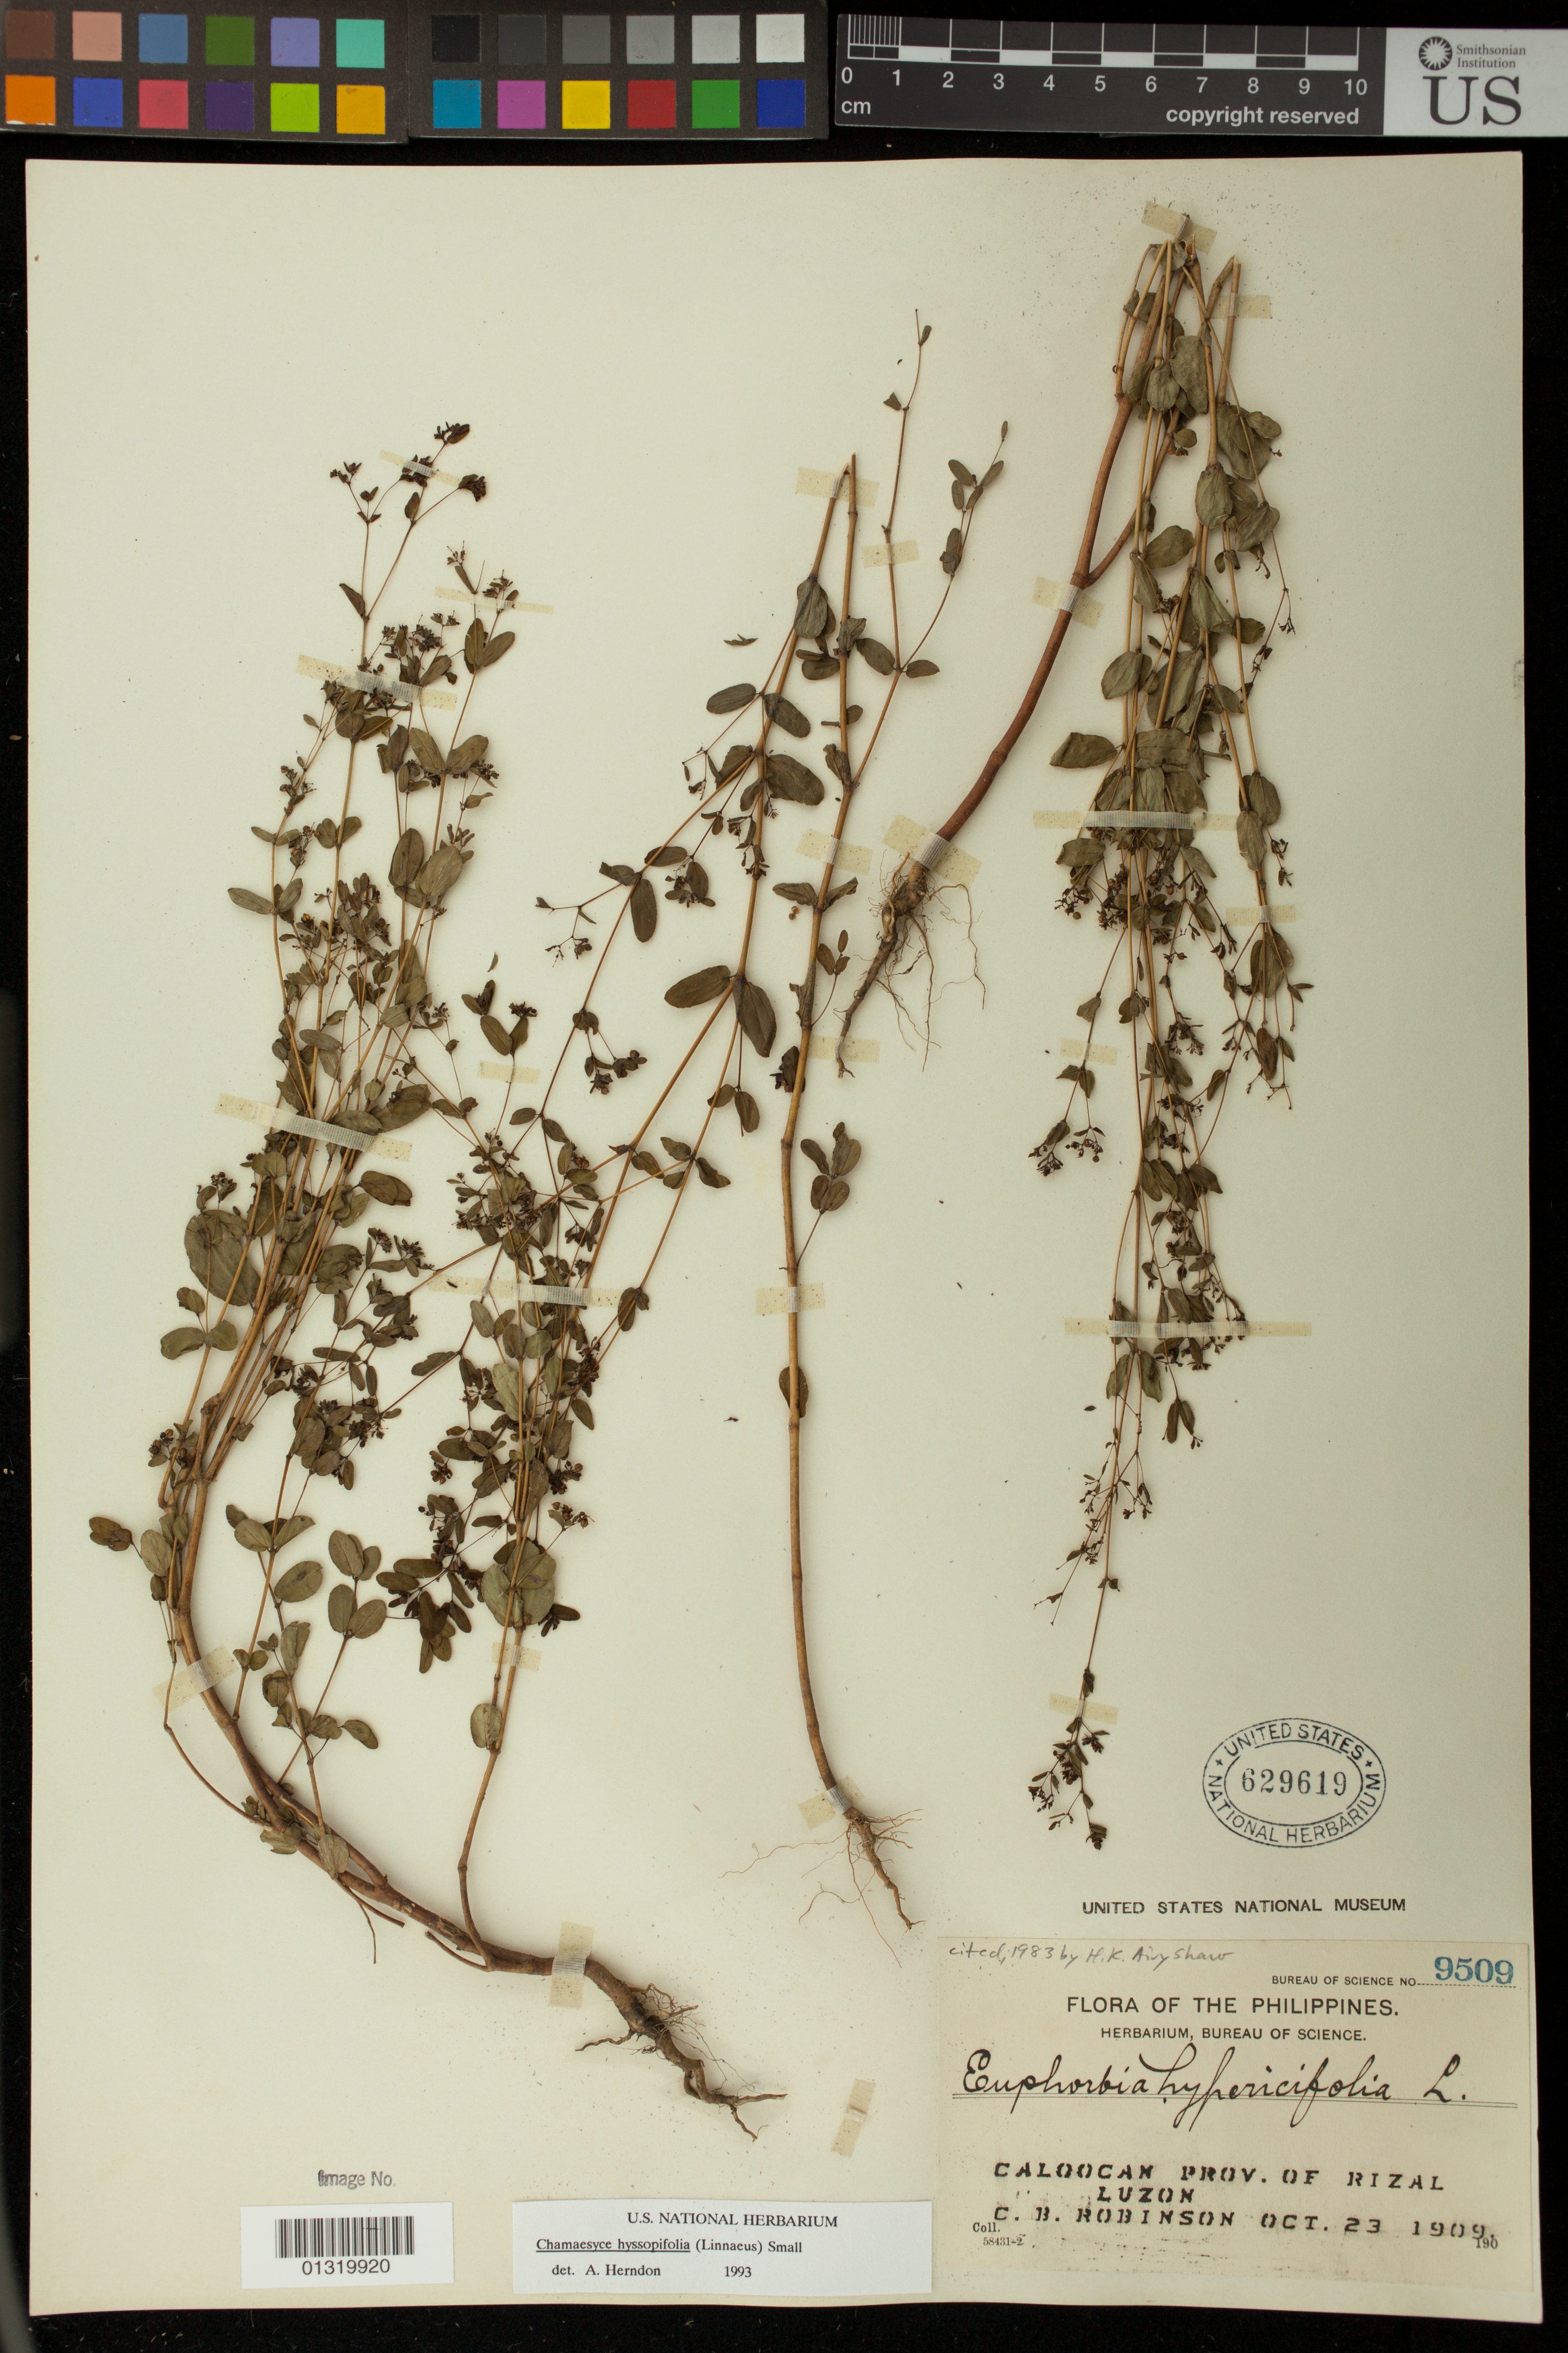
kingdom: Plantae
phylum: Tracheophyta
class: Magnoliopsida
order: Malpighiales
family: Euphorbiaceae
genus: Euphorbia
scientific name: Euphorbia hyssopifolia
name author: L.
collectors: C. Robinson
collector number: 9509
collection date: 1909-10-23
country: Philippines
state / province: National Capital Region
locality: Caloocan; Prov. of Rizal; Luzon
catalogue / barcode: US 629619